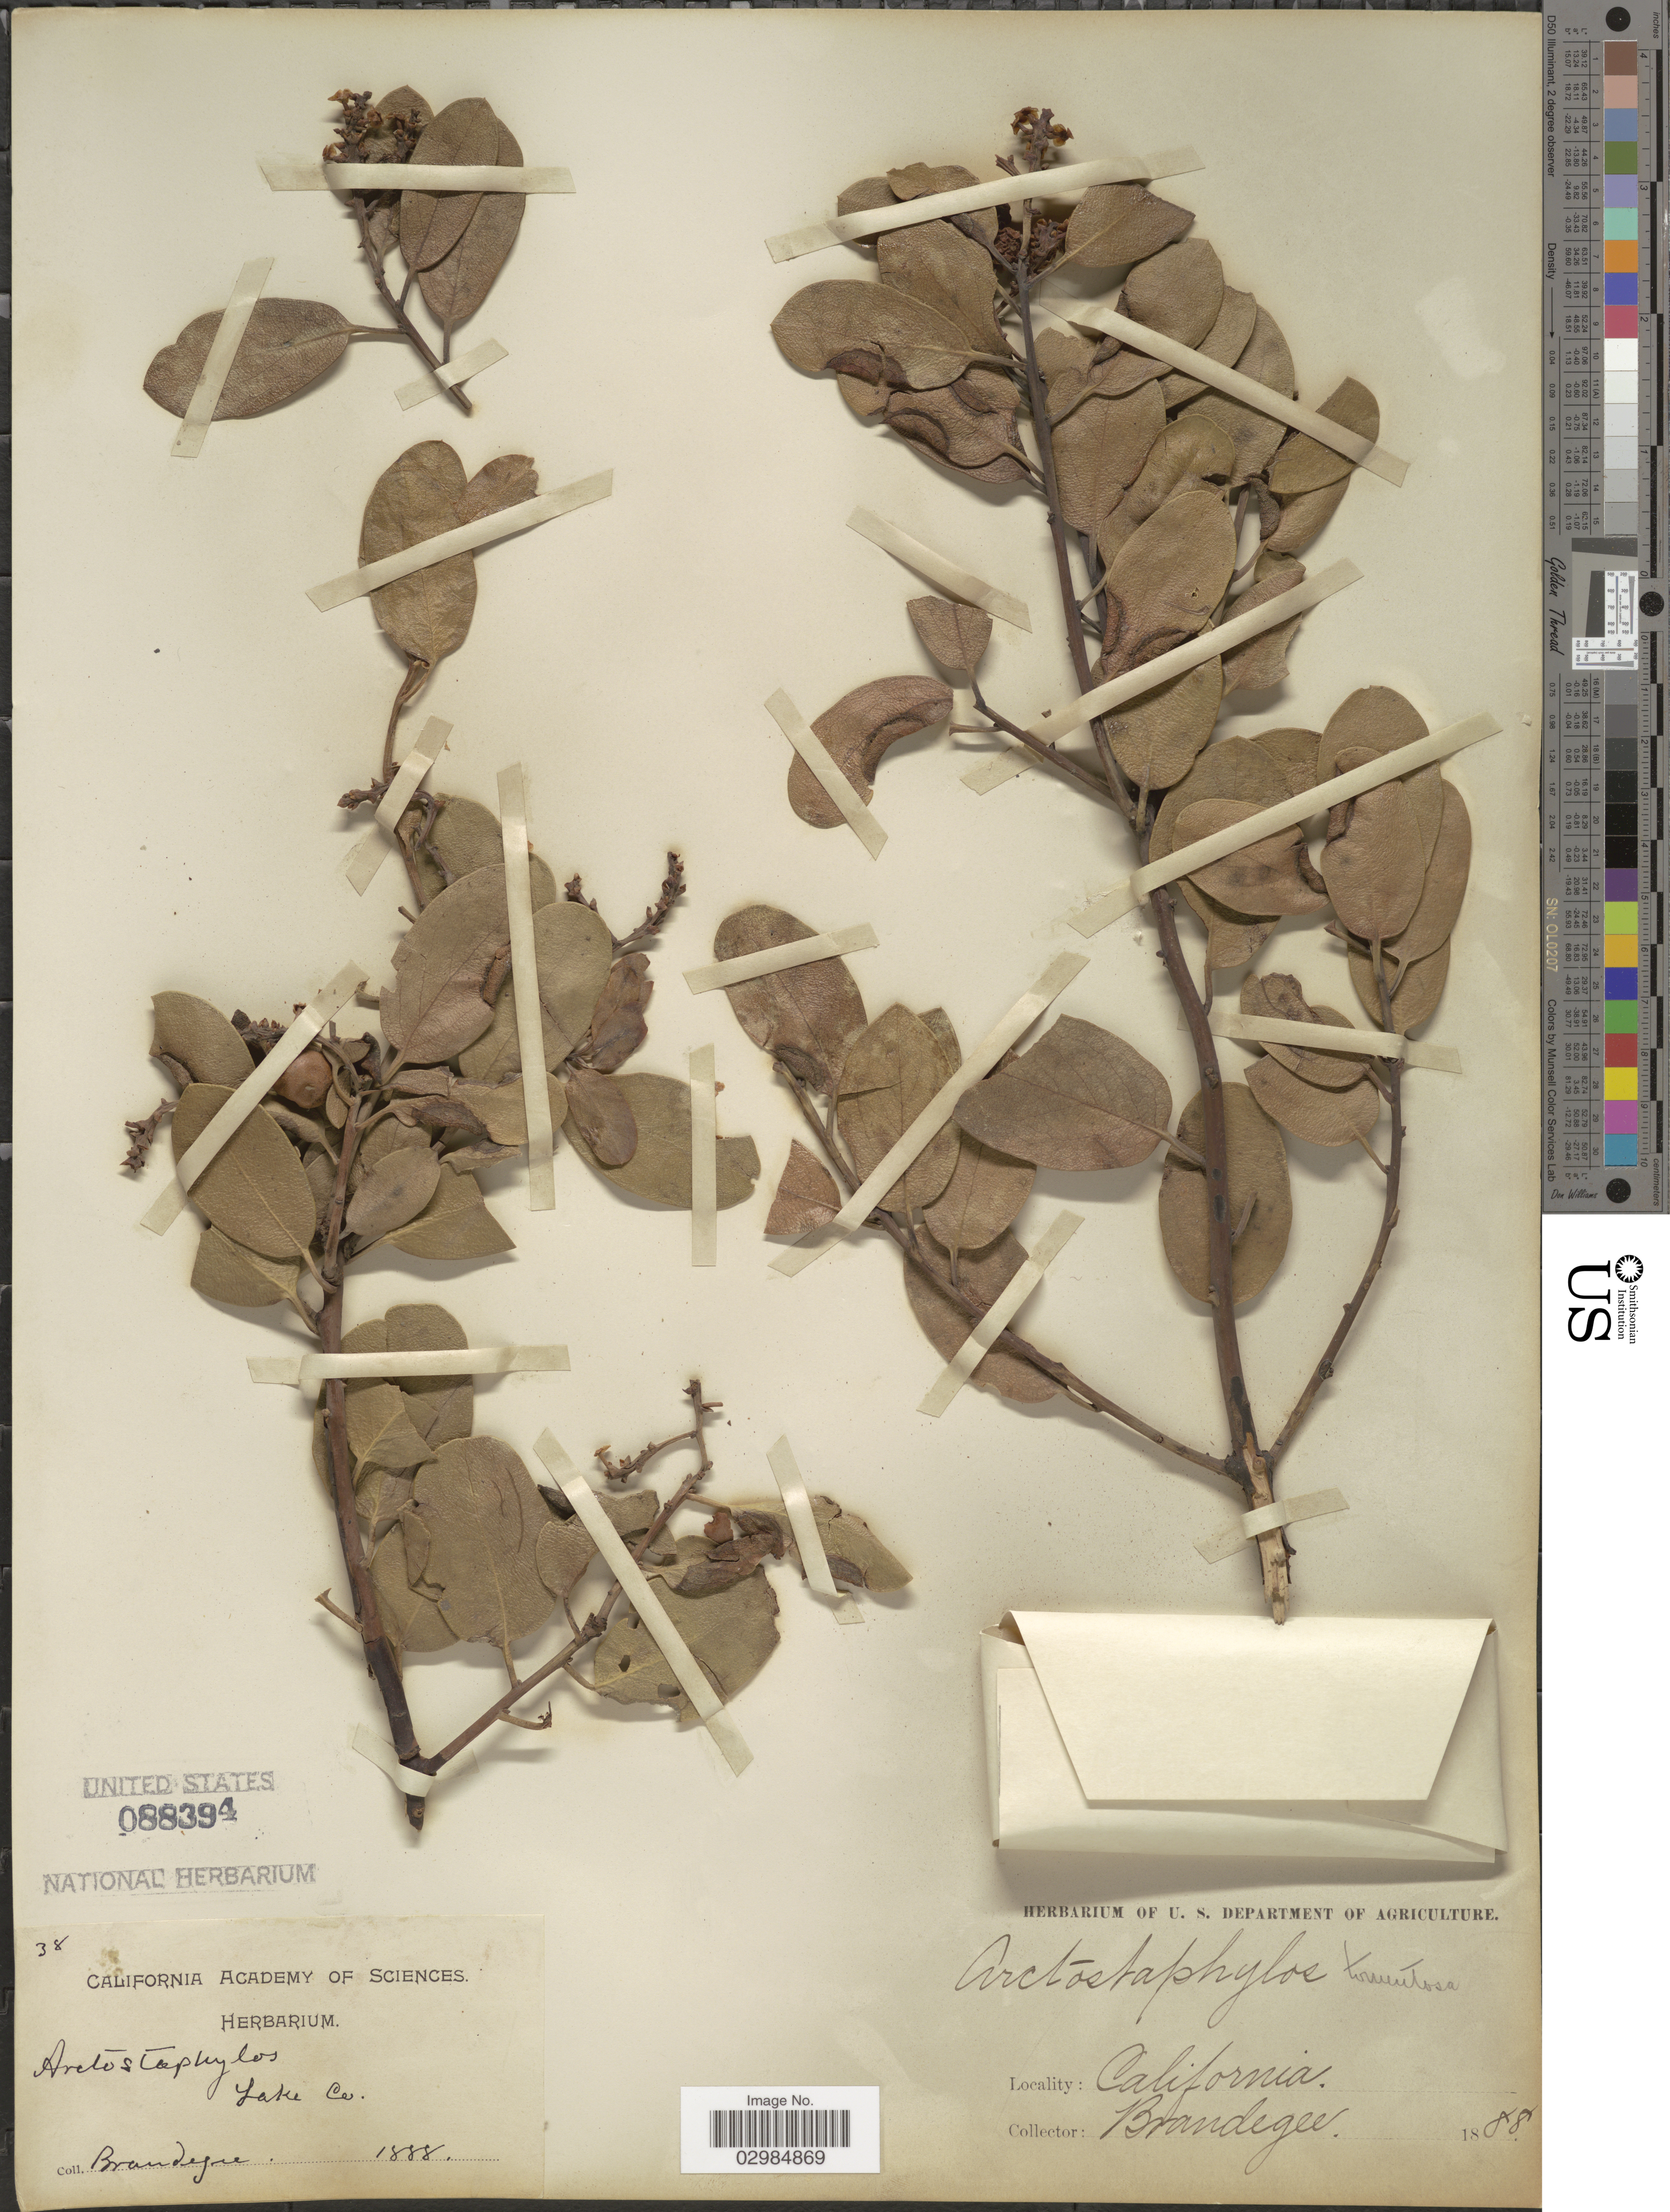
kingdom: Plantae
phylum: Tracheophyta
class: Magnoliopsida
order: Ericales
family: Ericaceae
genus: Arctostaphylos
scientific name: Arctostaphylos tomentosa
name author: (Pursh) Lindl.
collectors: -- Brandegee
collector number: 38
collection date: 1888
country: United States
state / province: California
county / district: Lake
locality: Lake Co.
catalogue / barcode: US 88394